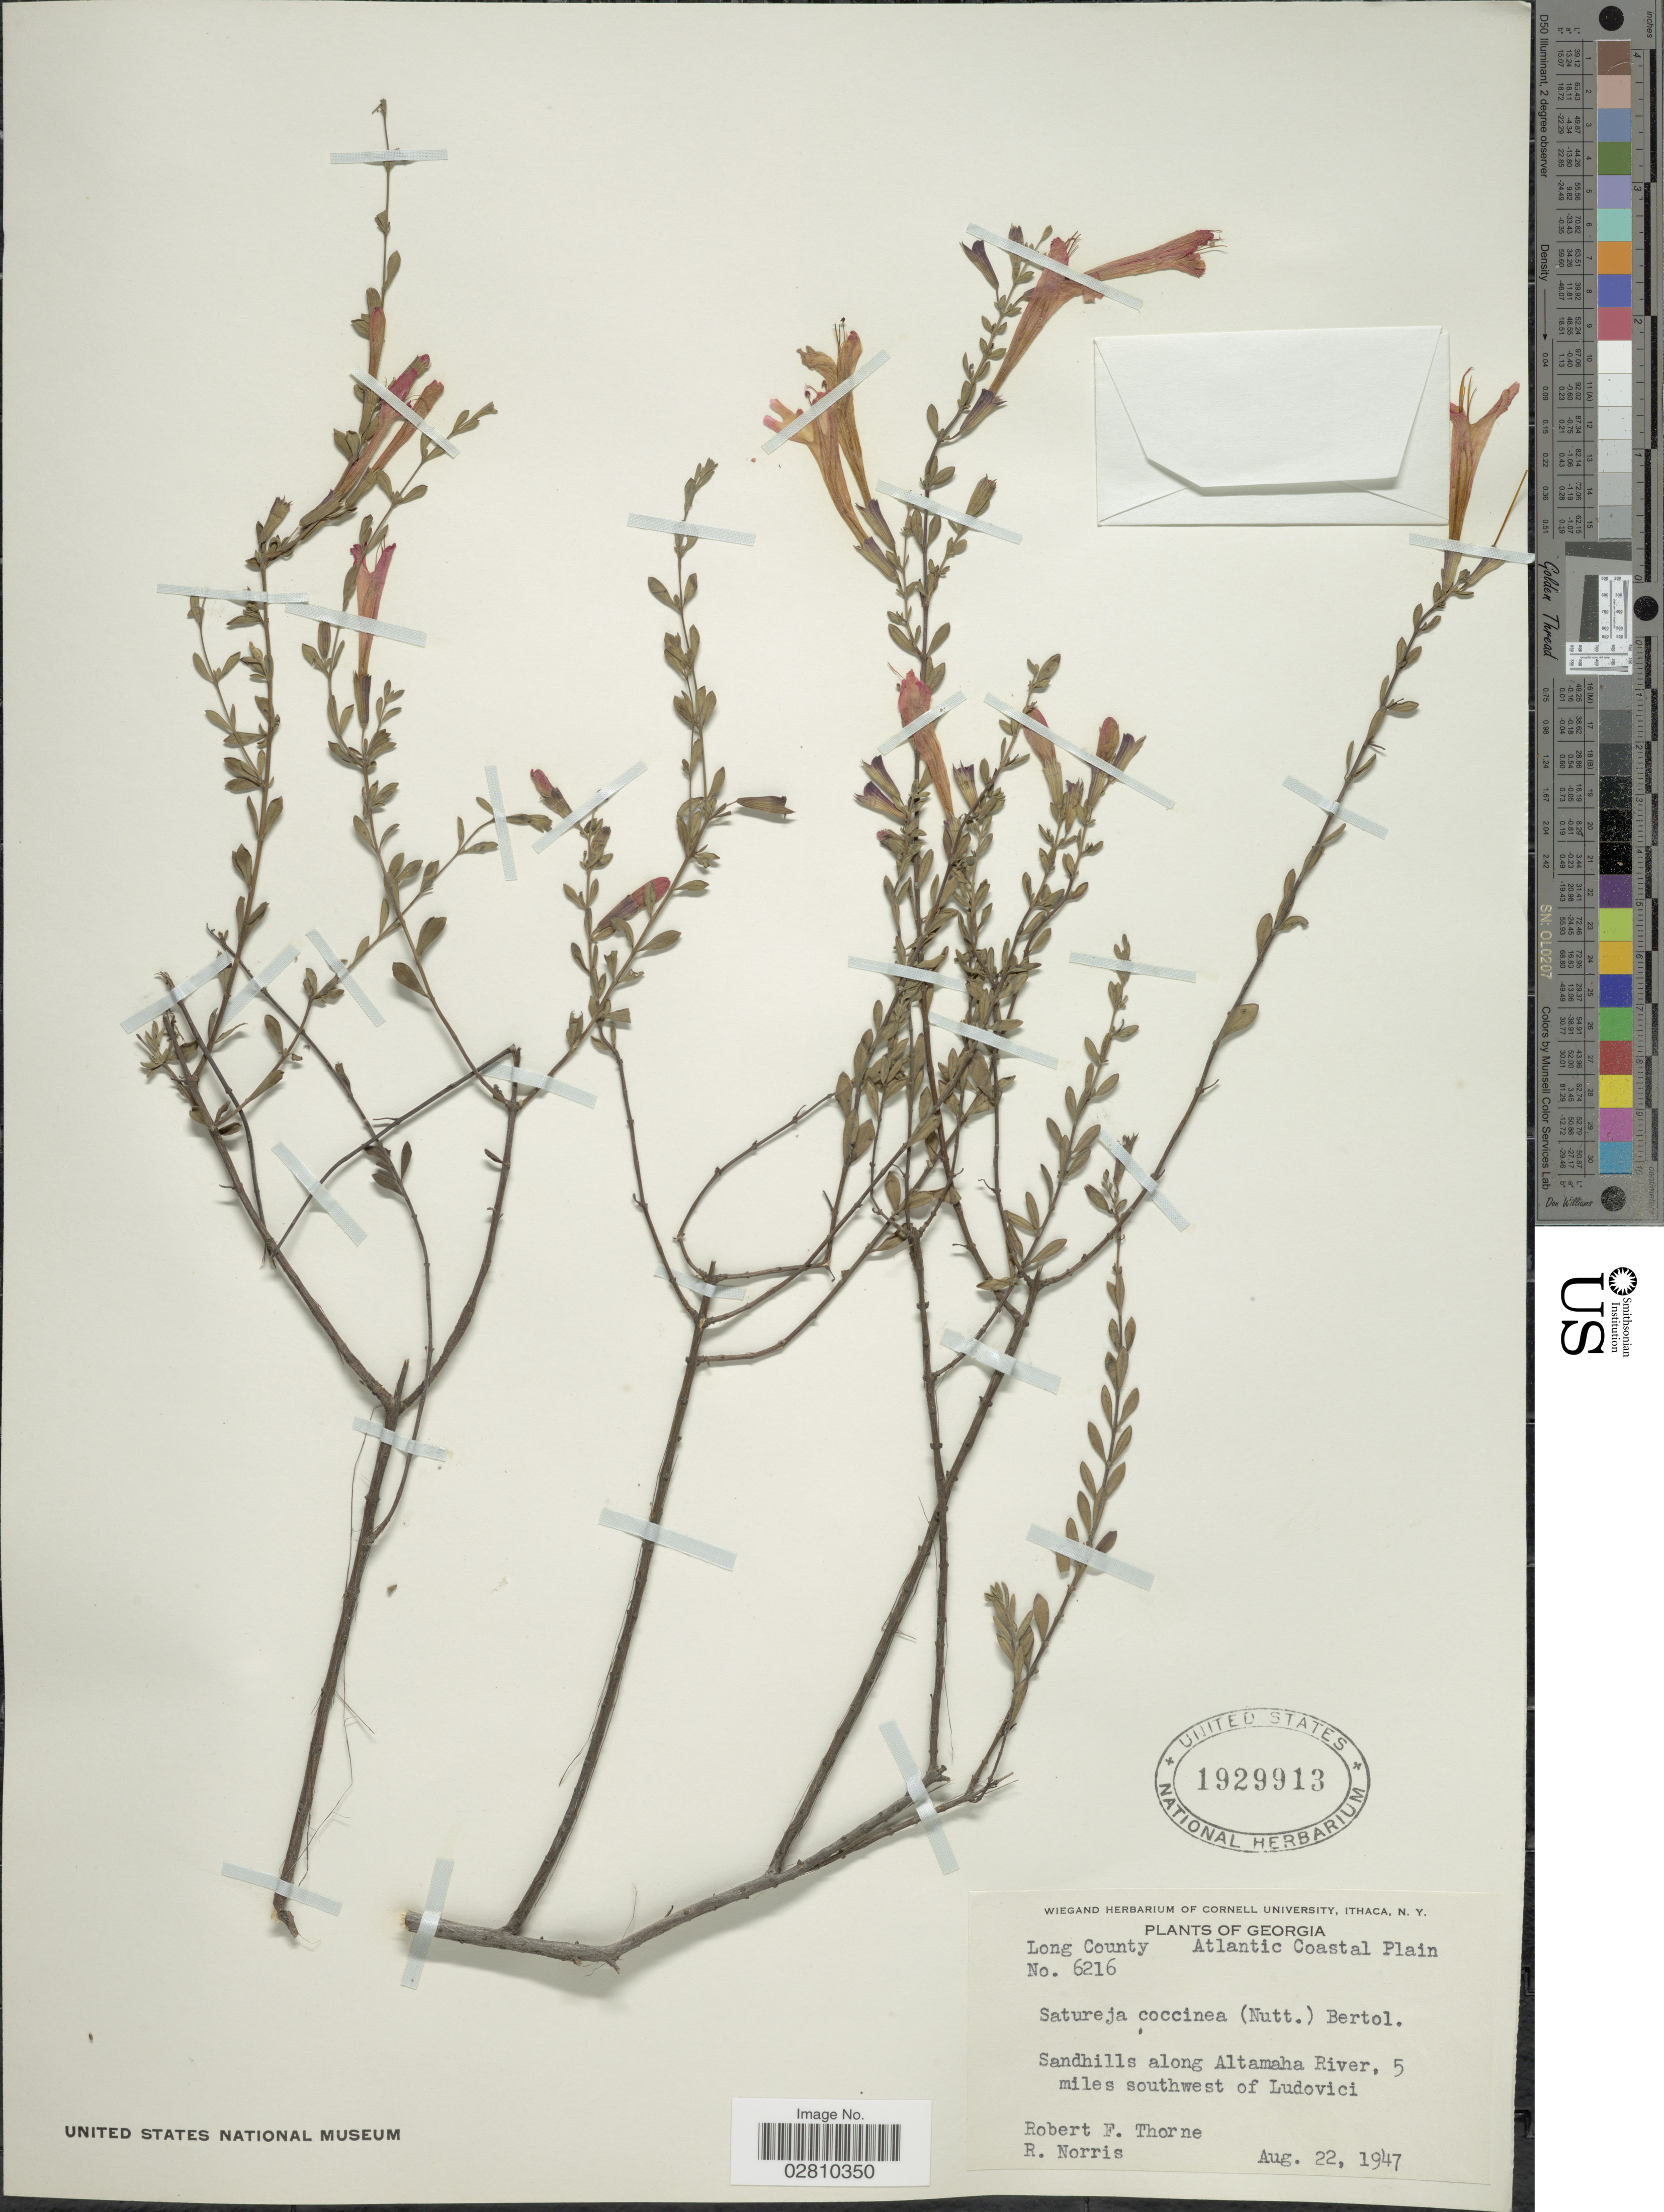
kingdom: Plantae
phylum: Tracheophyta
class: Magnoliopsida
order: Lamiales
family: Lamiaceae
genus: Clinopodium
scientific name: Clinopodium coccineum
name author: (Nutt. ex Hook.) Kuntze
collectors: R. F. Thorne & R. E. Norris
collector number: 6216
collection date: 1947-08-22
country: United States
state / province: Georgia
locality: Long County. Atlantic Coastal Plain. Sandhills along Altamaha River, 5 miles southwest of Ludovici.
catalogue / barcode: US 1929913